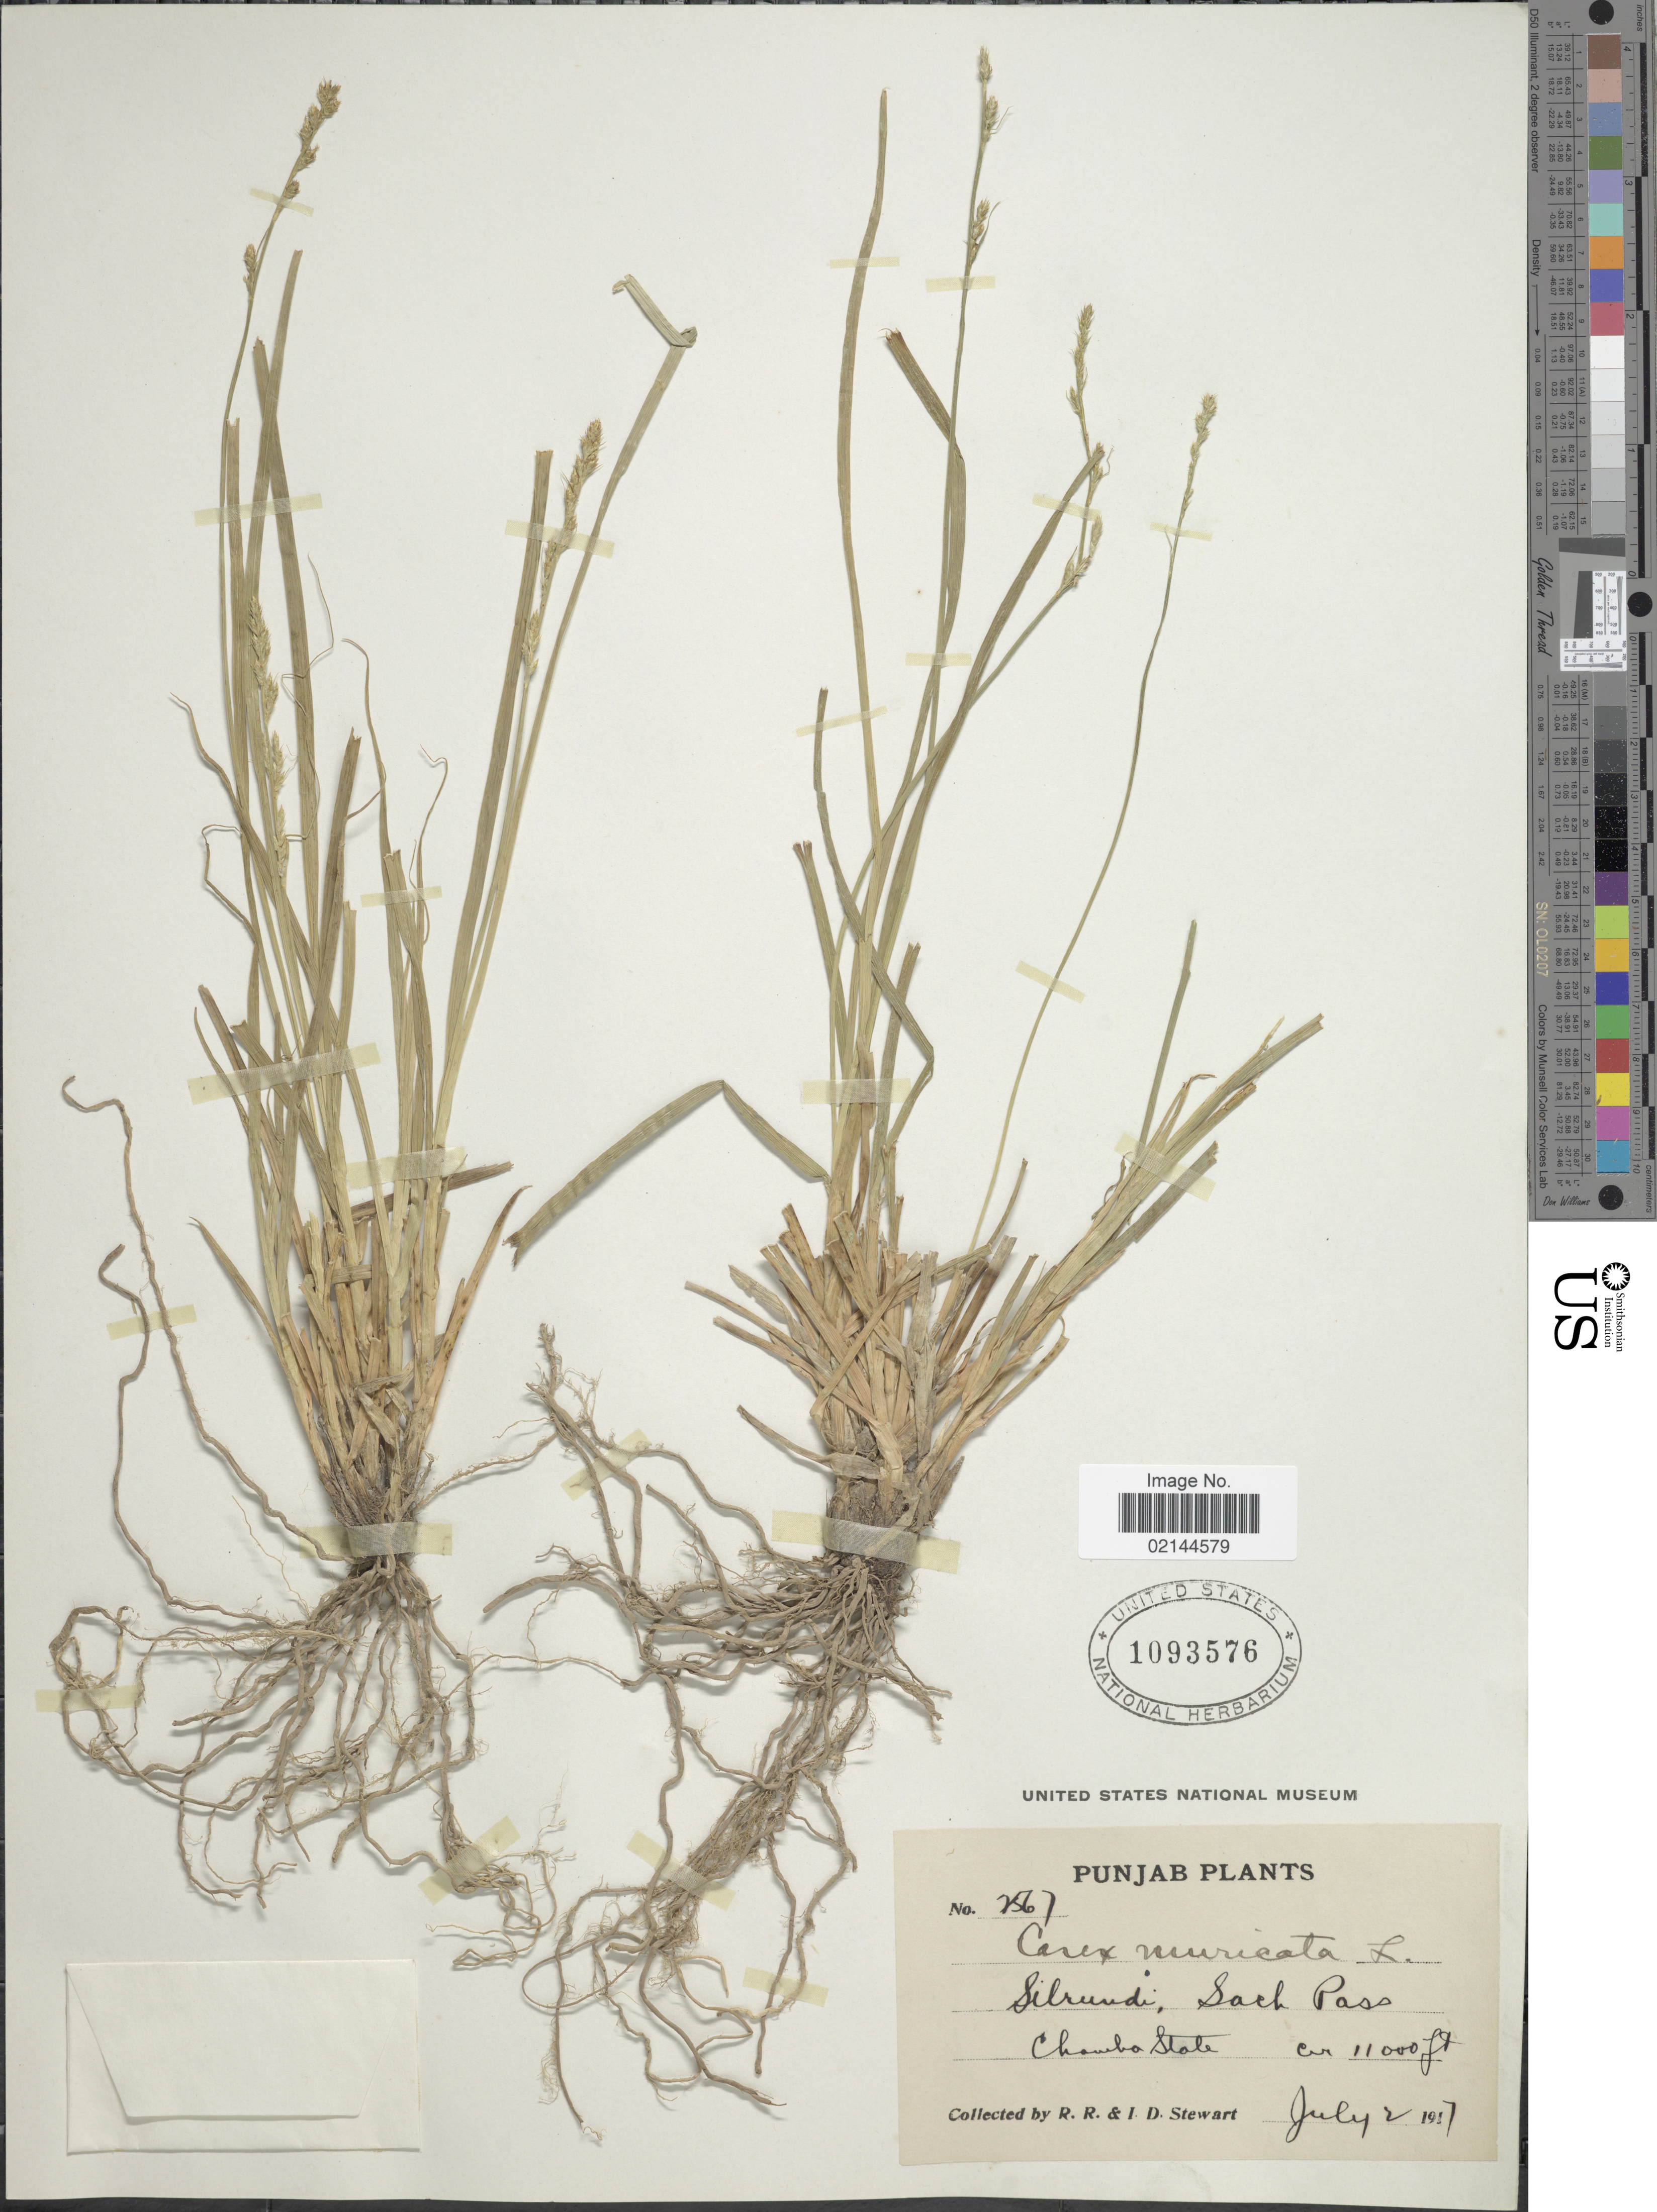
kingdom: Plantae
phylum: Tracheophyta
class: Liliopsida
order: Poales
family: Cyperaceae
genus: Carex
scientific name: Carex foliosa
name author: D. Don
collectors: R. R. Stewart & I. Stewart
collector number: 7567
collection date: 1917-07-02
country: India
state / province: Himachal Pradesh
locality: Silrundi, Sack Pass, Chamba State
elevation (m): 3353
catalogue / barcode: US 1093576